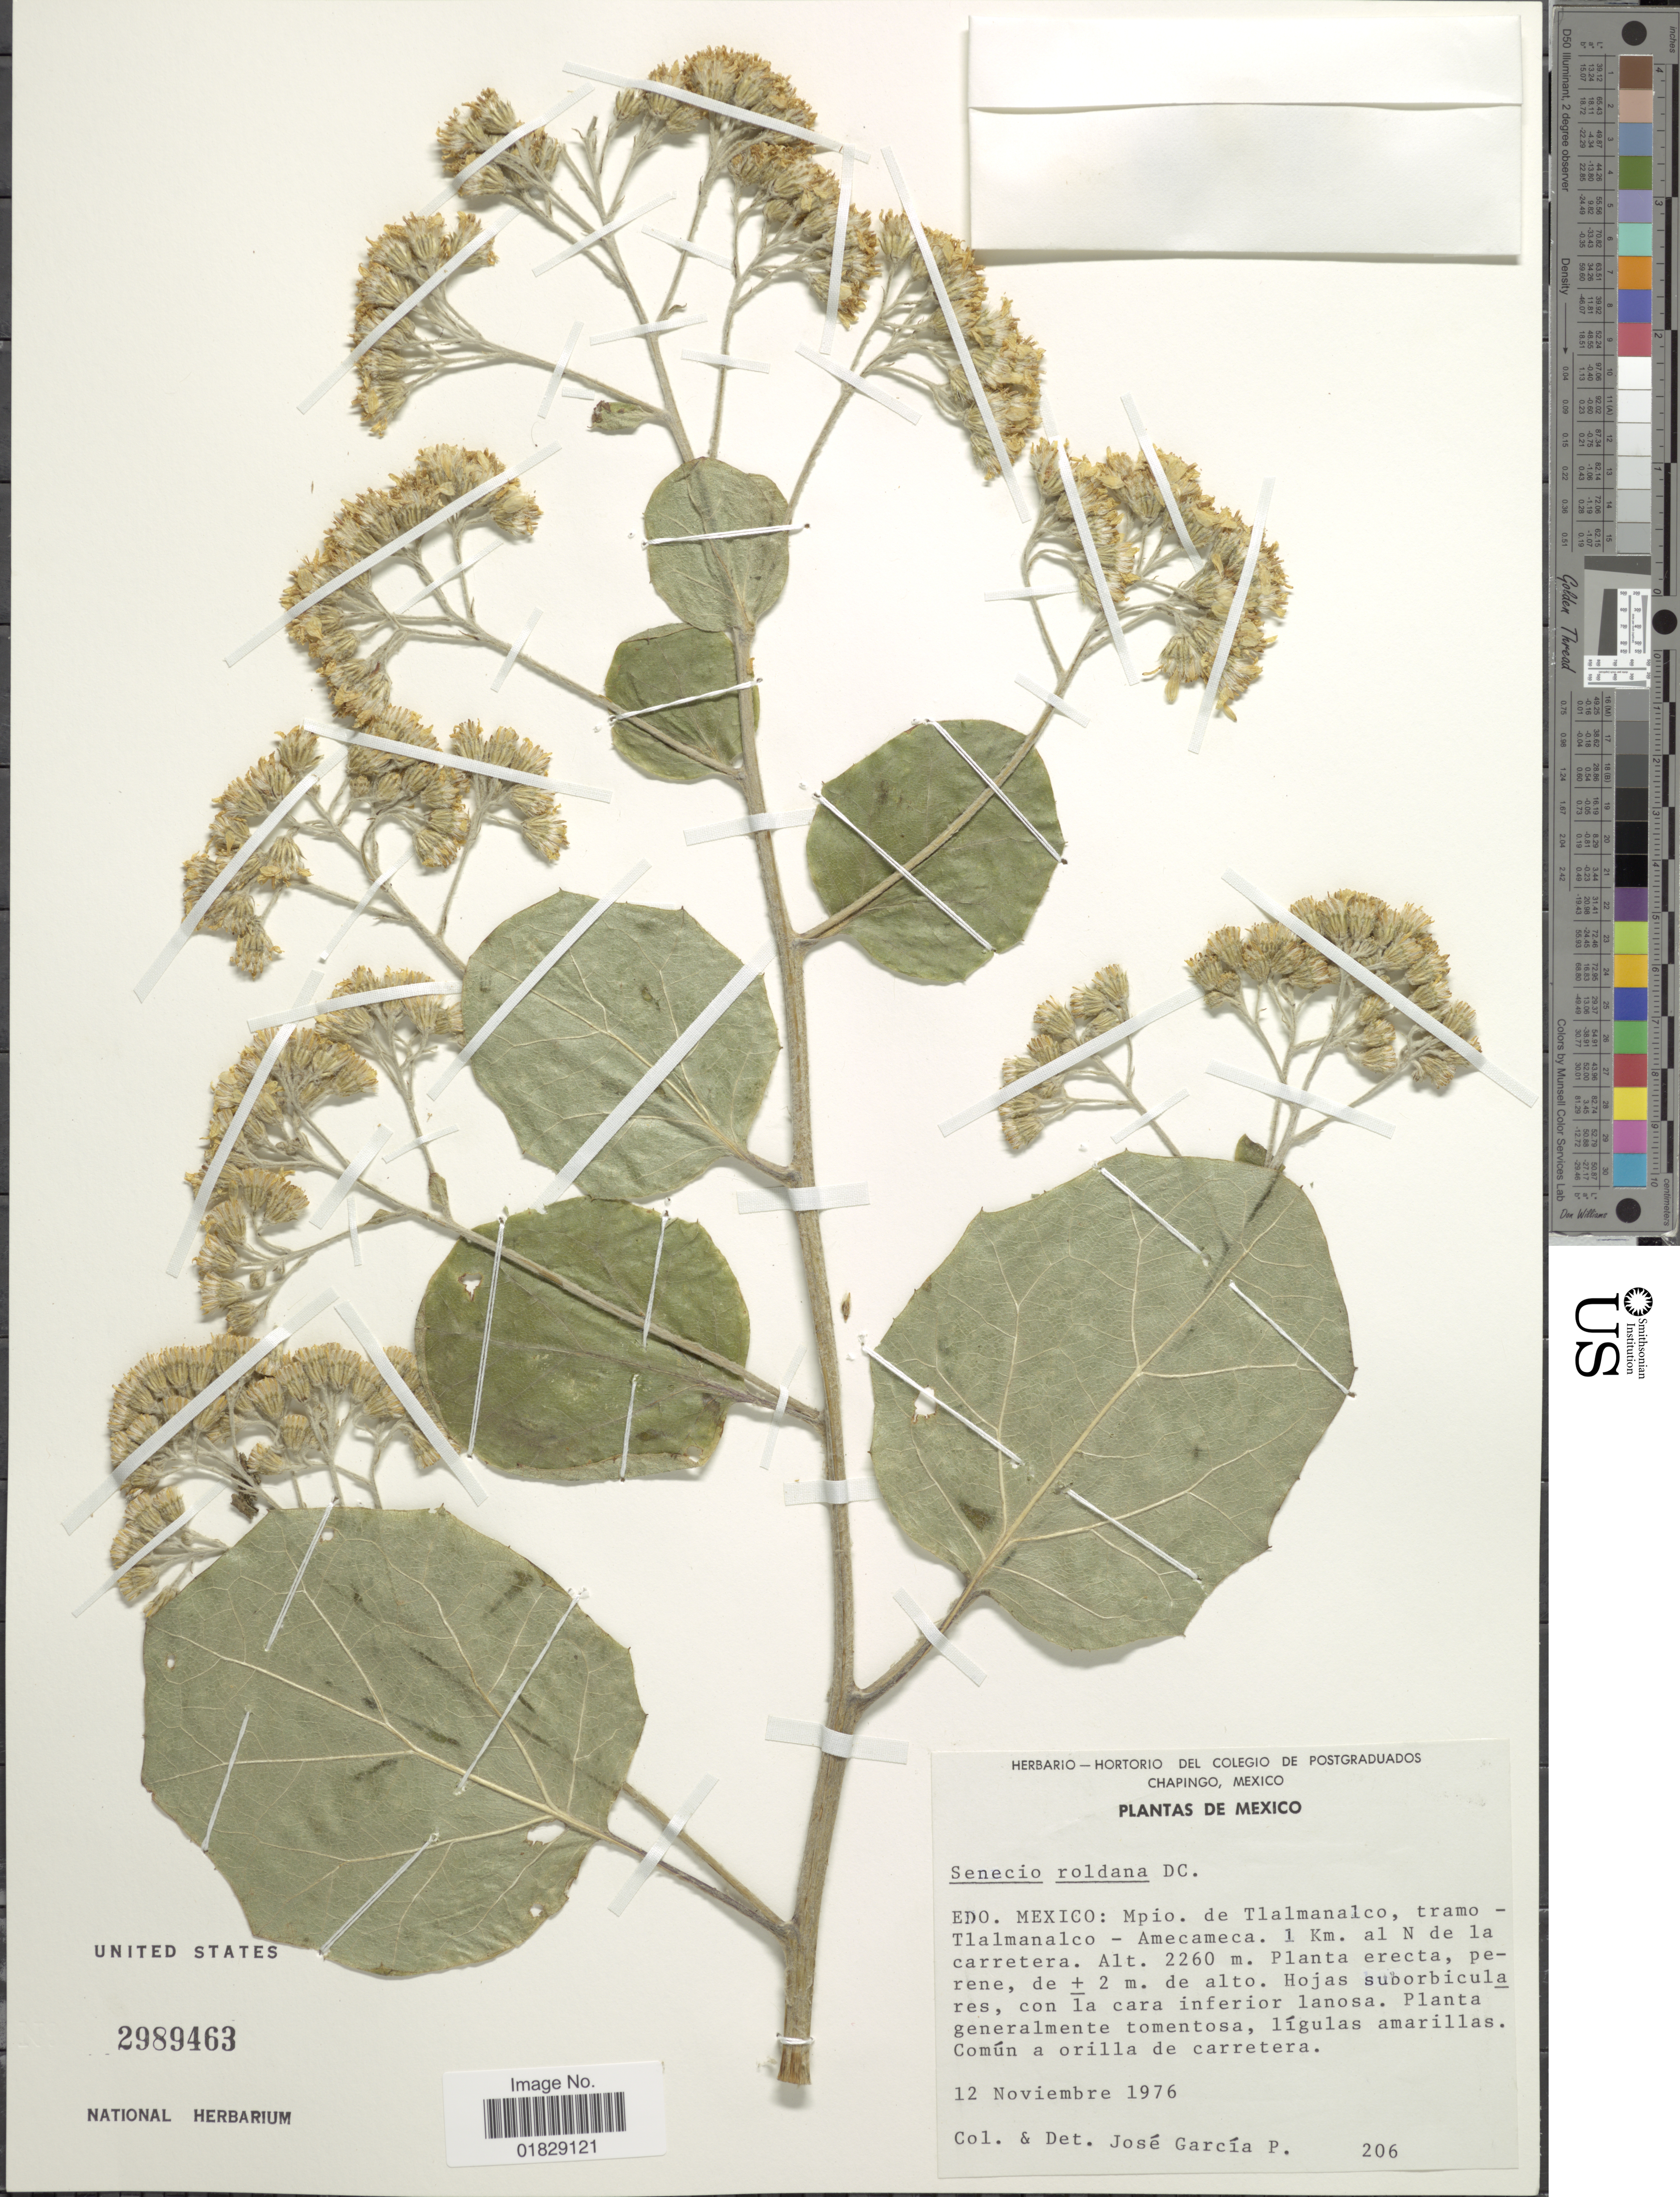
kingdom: Plantae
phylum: Tracheophyta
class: Magnoliopsida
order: Asterales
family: Asteraceae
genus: Roldana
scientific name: Roldana lobata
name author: La Llave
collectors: J. García-P.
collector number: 206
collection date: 1976-11-12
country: Mexico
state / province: México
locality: Edo. Mexico: Mpio. de Tlalmanalco, tramo-Tlalmanalco-Amecameca. 1 Km. al N de la carretera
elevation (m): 2260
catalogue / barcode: US 2989463